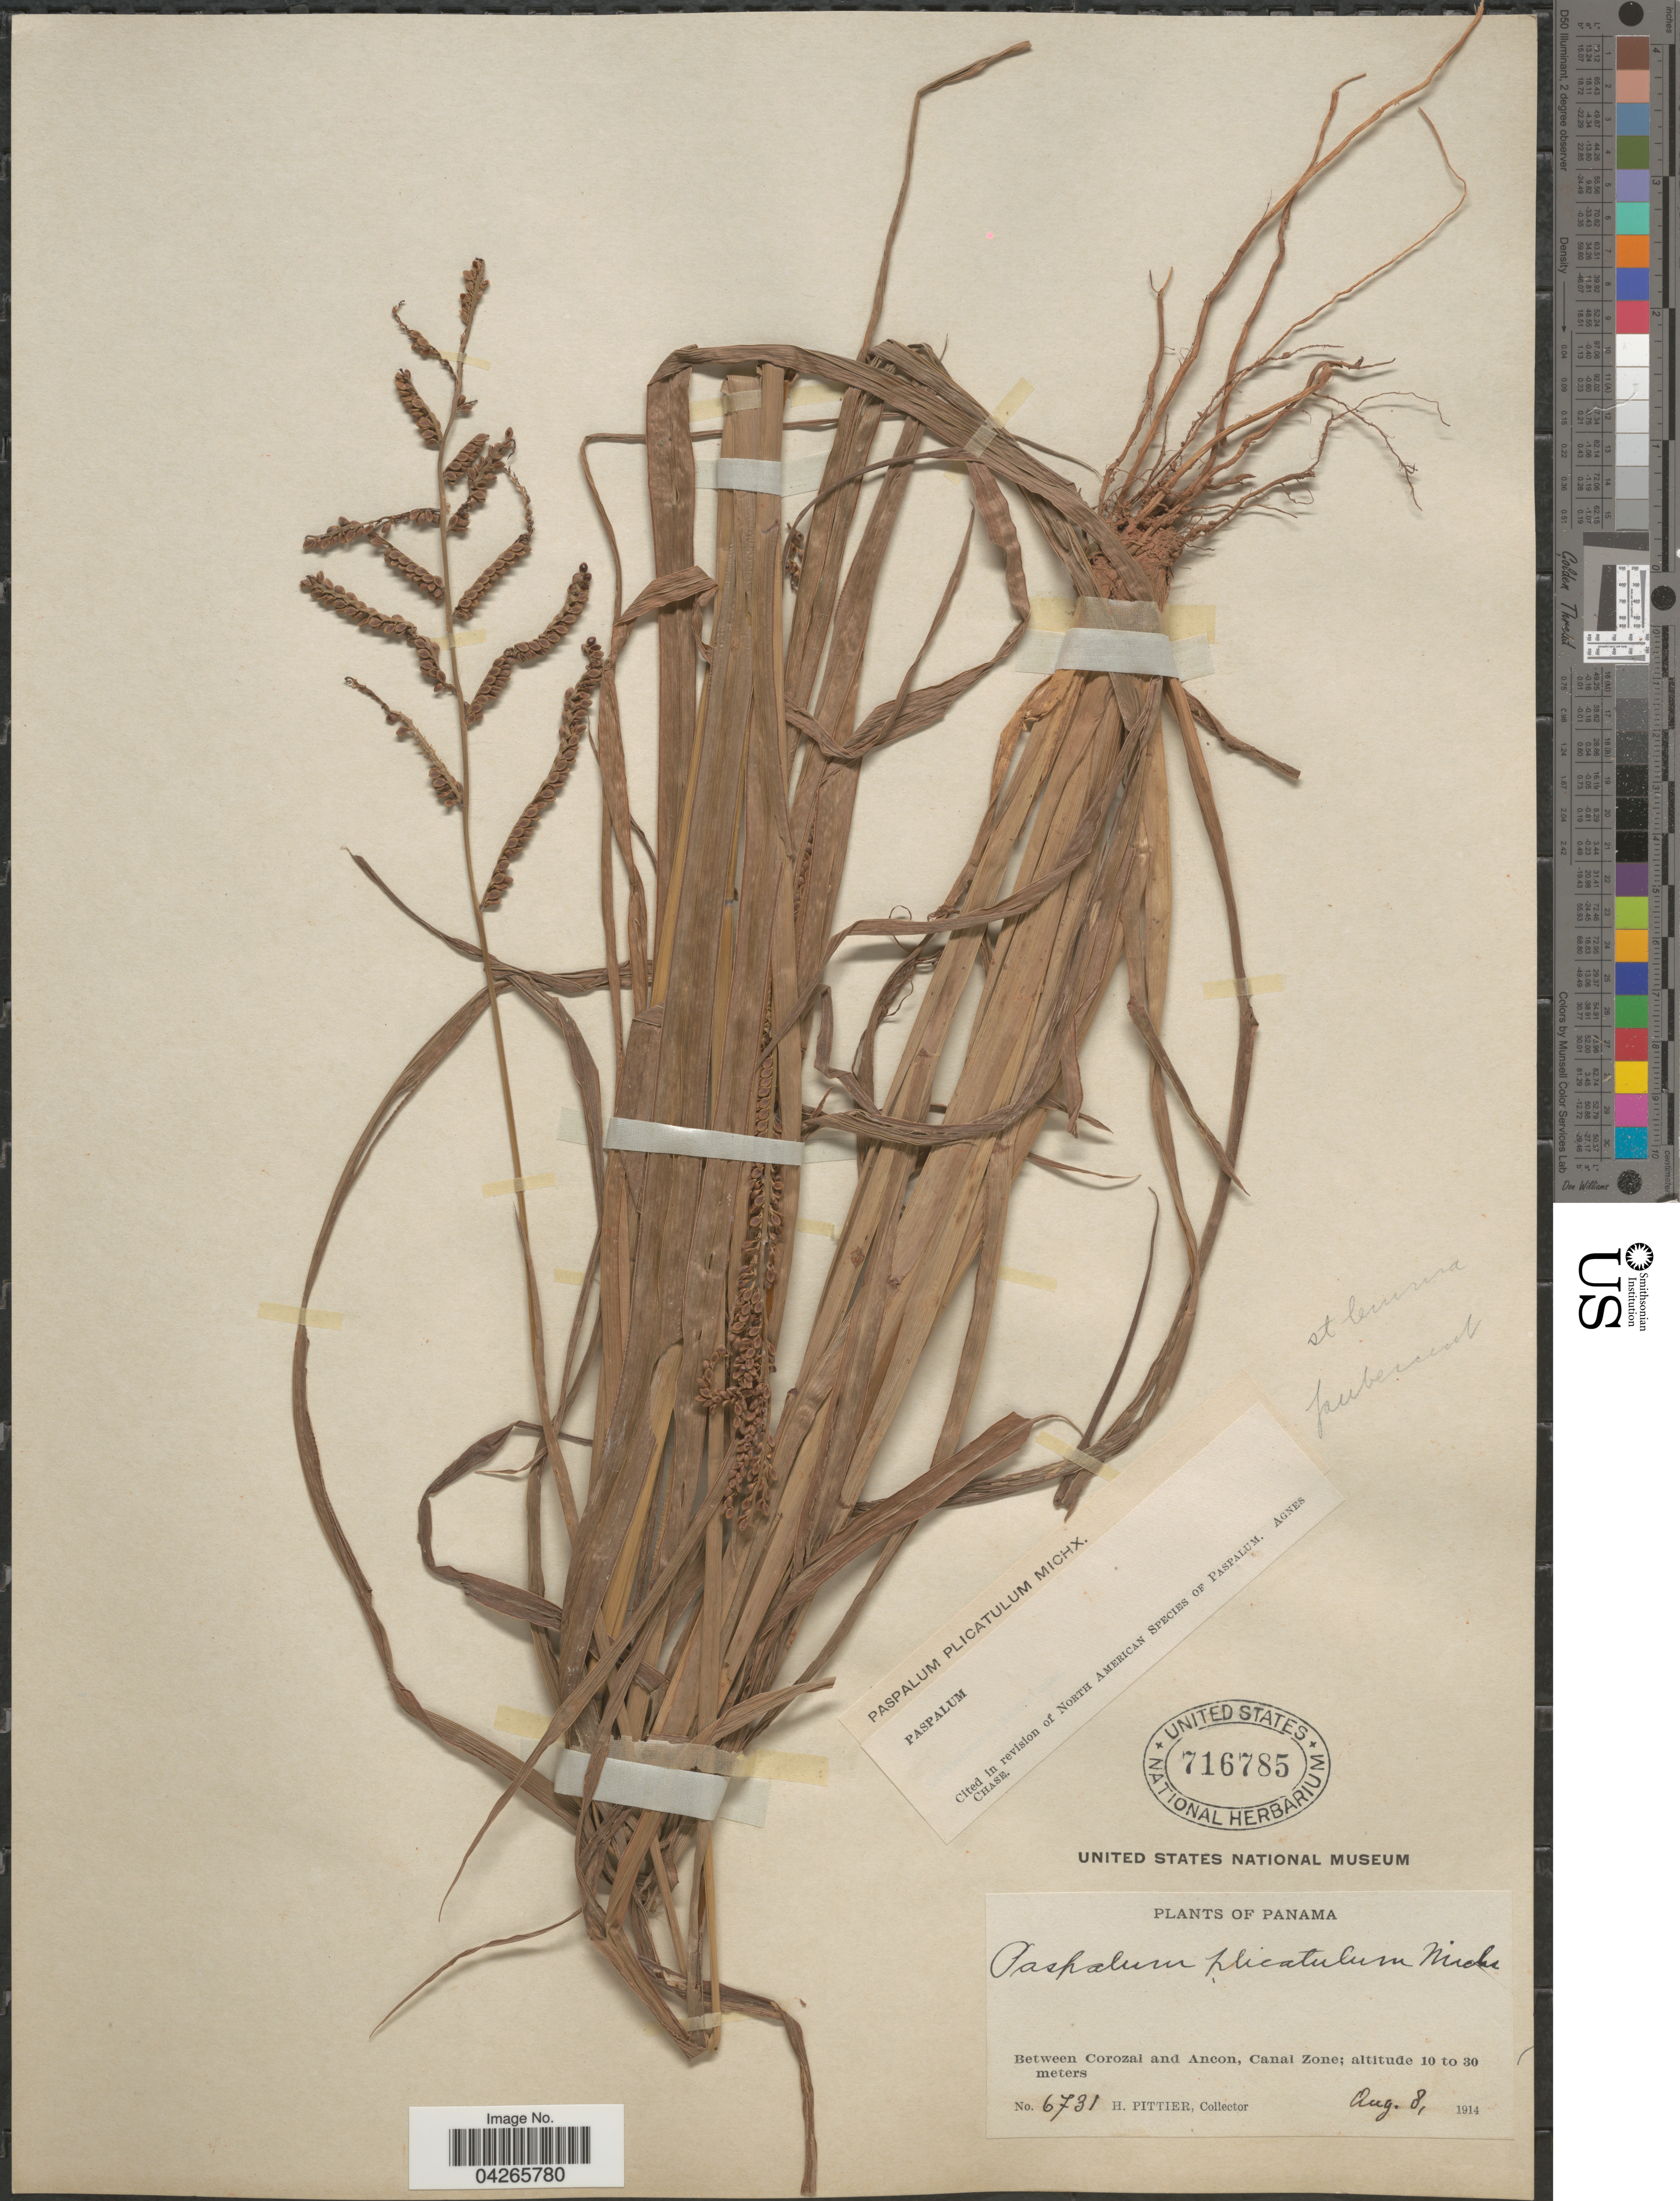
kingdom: Plantae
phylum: Tracheophyta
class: Liliopsida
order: Poales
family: Poaceae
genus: Paspalum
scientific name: Paspalum plicatulum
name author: Michx.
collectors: H. F. Pittier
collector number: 6731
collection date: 1914-08-08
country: Panama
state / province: Colón / Panamá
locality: Between Corozal and Ancon, Canal Zone.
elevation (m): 10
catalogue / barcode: US 716785